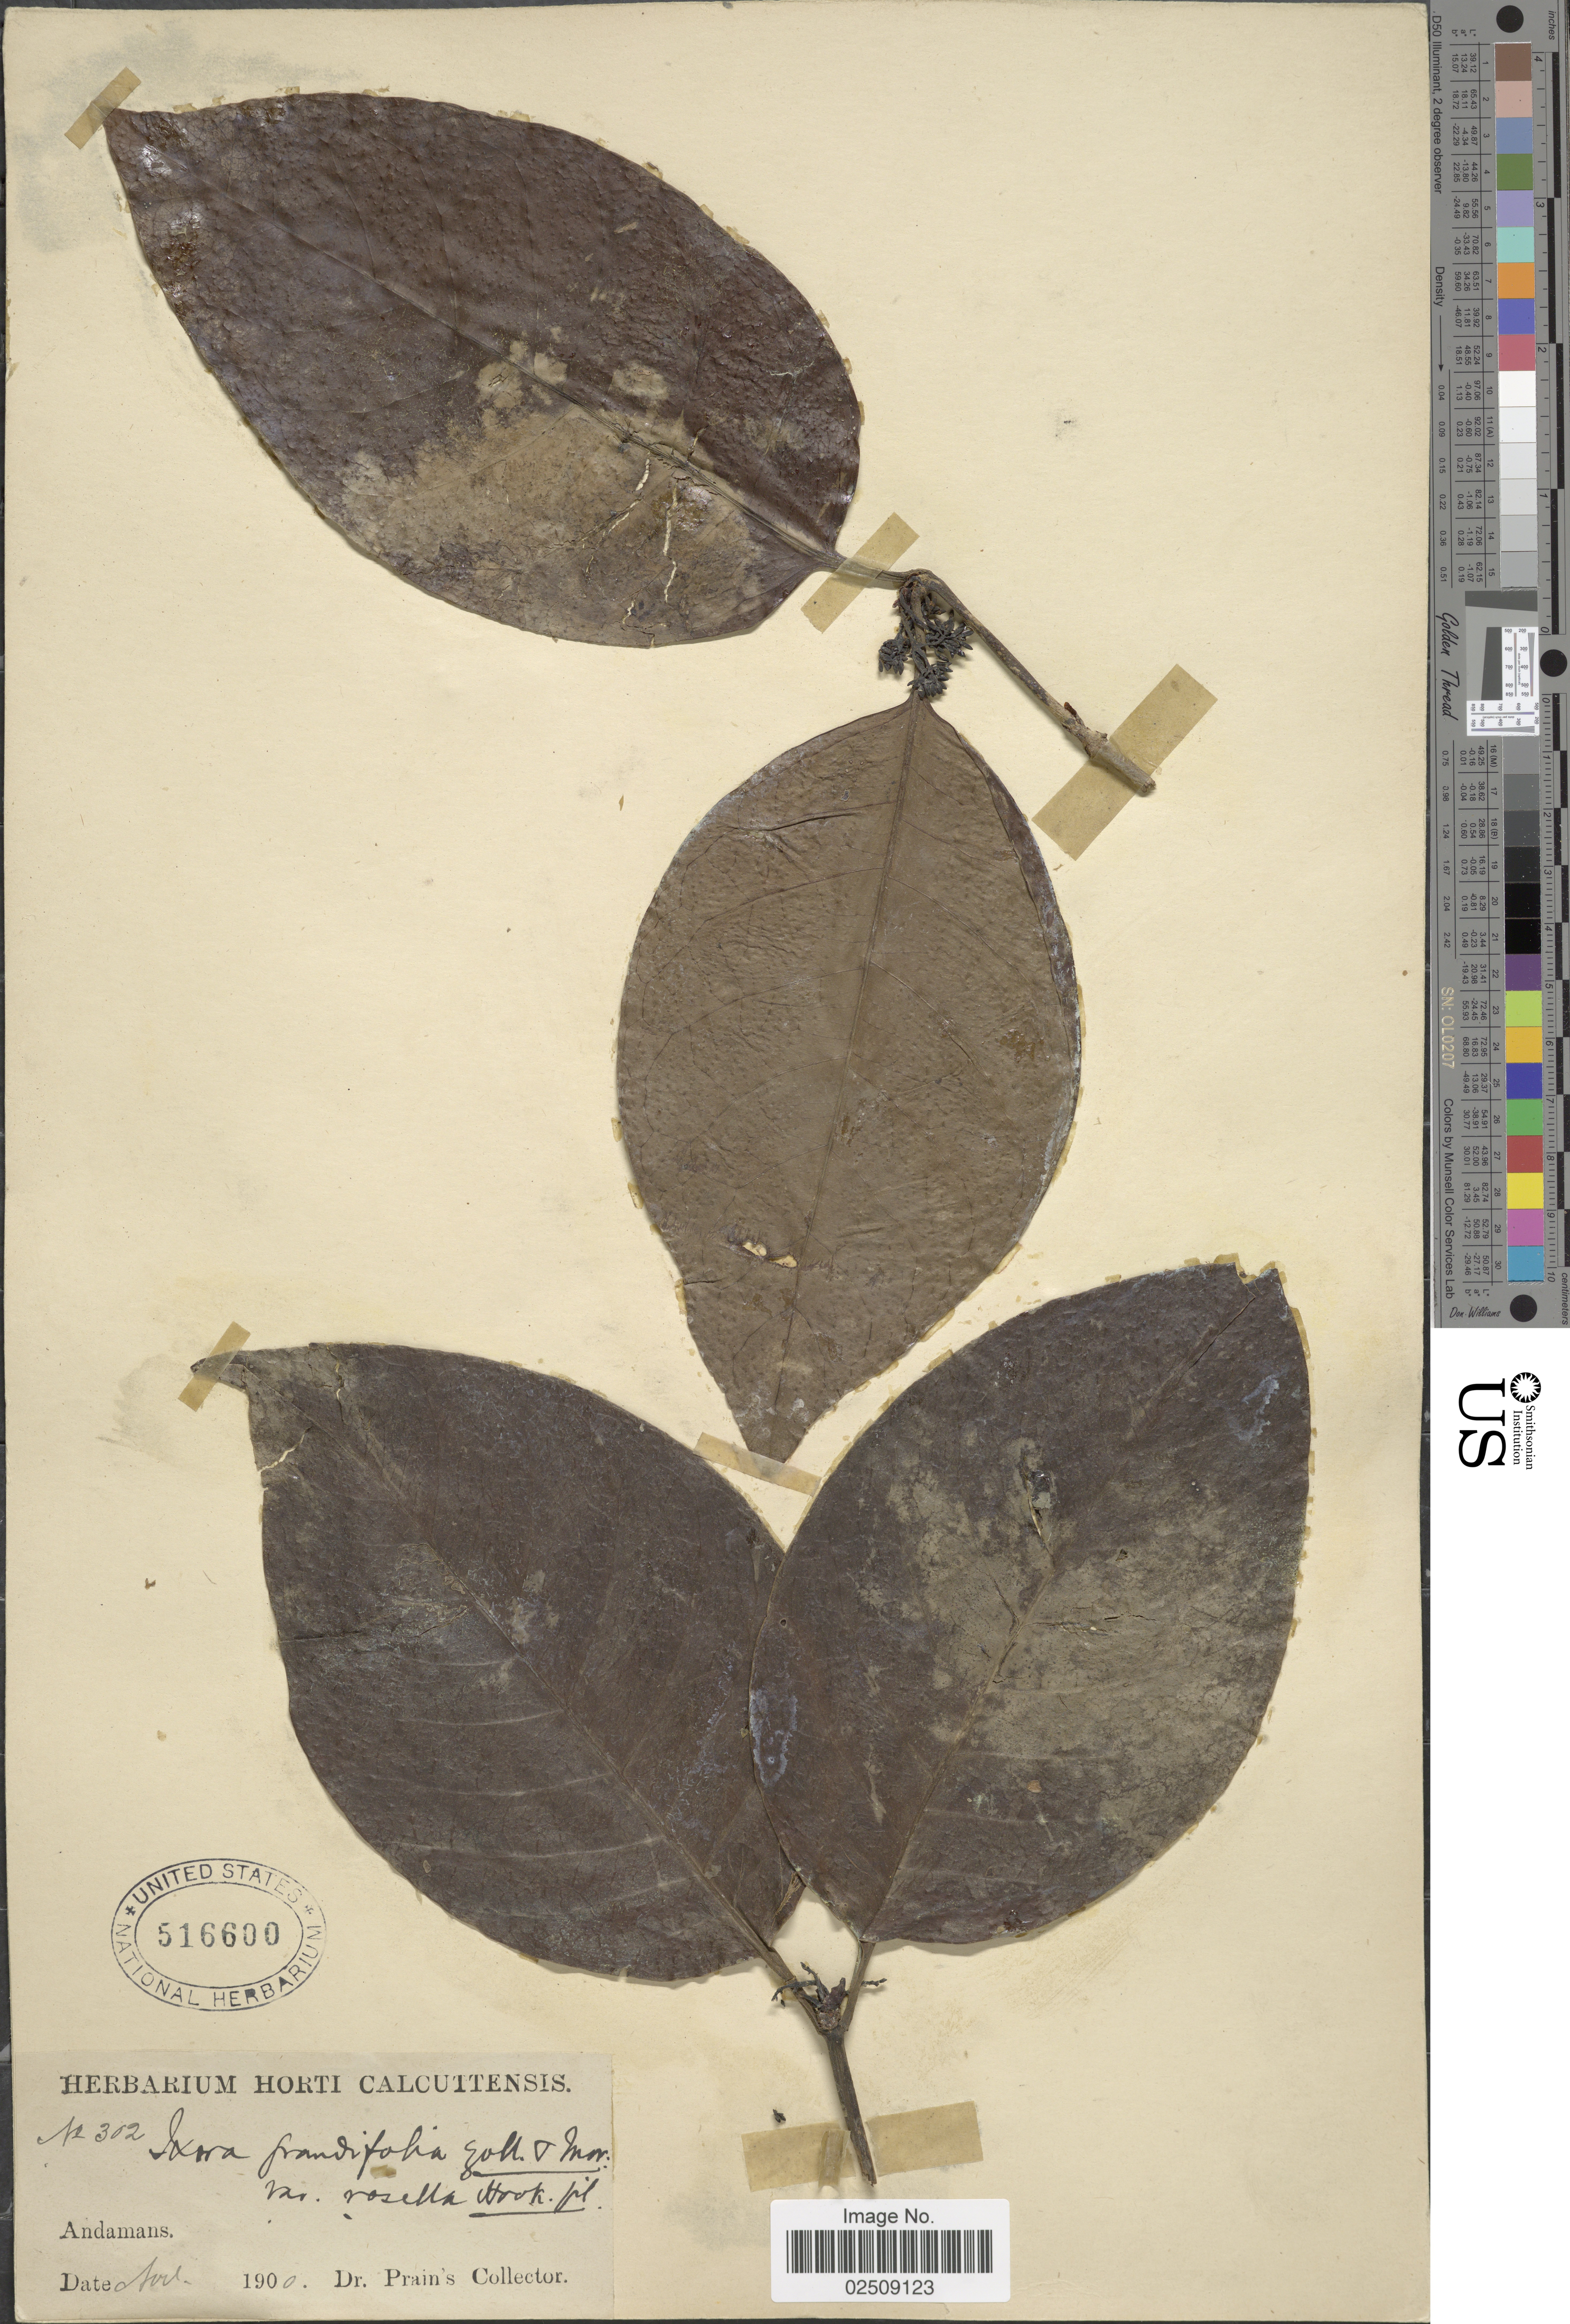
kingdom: Plantae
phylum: Tracheophyta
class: Magnoliopsida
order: Gentianales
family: Rubiaceae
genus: Ixora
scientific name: Ixora grandifolia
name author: (Blume) Zoll. & Moritzi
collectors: Dr. Prain's collector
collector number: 302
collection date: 1900-08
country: India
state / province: Andaman and Nicobar Islands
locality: Andamans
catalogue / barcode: US 516600